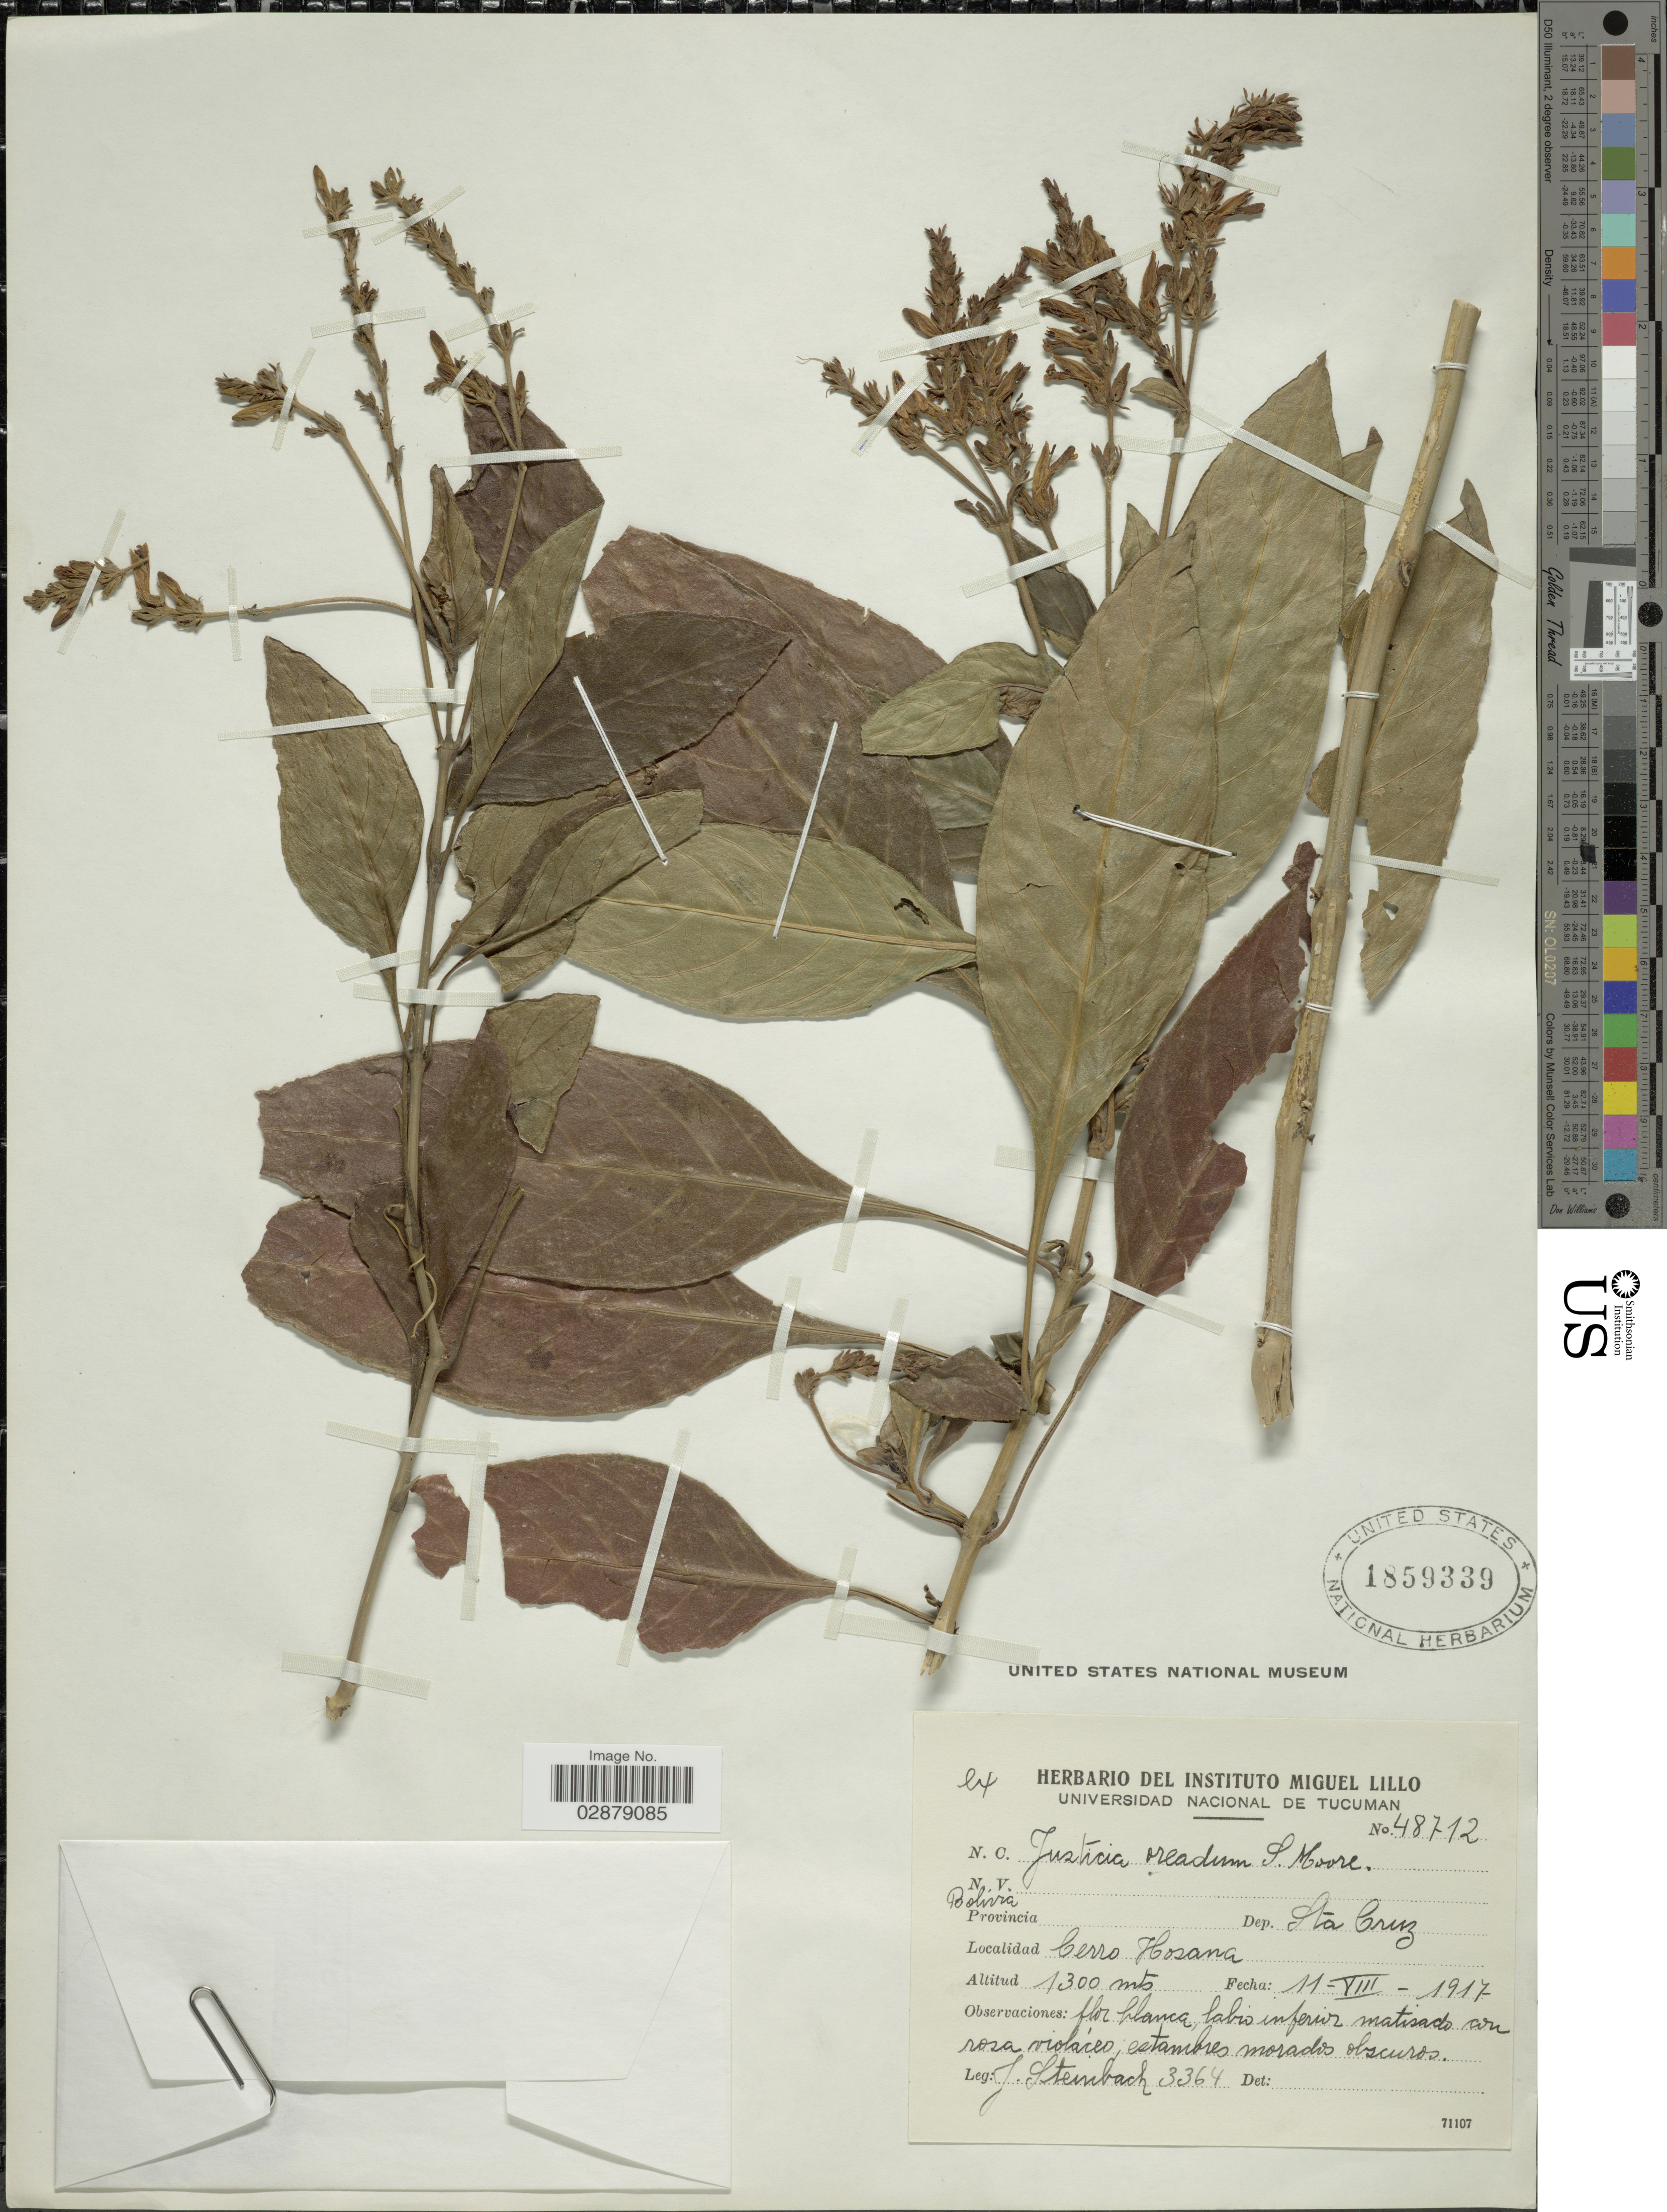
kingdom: Plantae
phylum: Tracheophyta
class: Magnoliopsida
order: Lamiales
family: Acanthaceae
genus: Justicia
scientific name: Justicia glutinosa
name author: (Bremek.) V.A.W. Graham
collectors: J. Steinbach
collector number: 3364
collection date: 1917-08-11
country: Bolivia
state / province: Santa Cruz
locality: Dep. Sta Cruz. Cerro Hosana.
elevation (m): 1300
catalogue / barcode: US 1859339